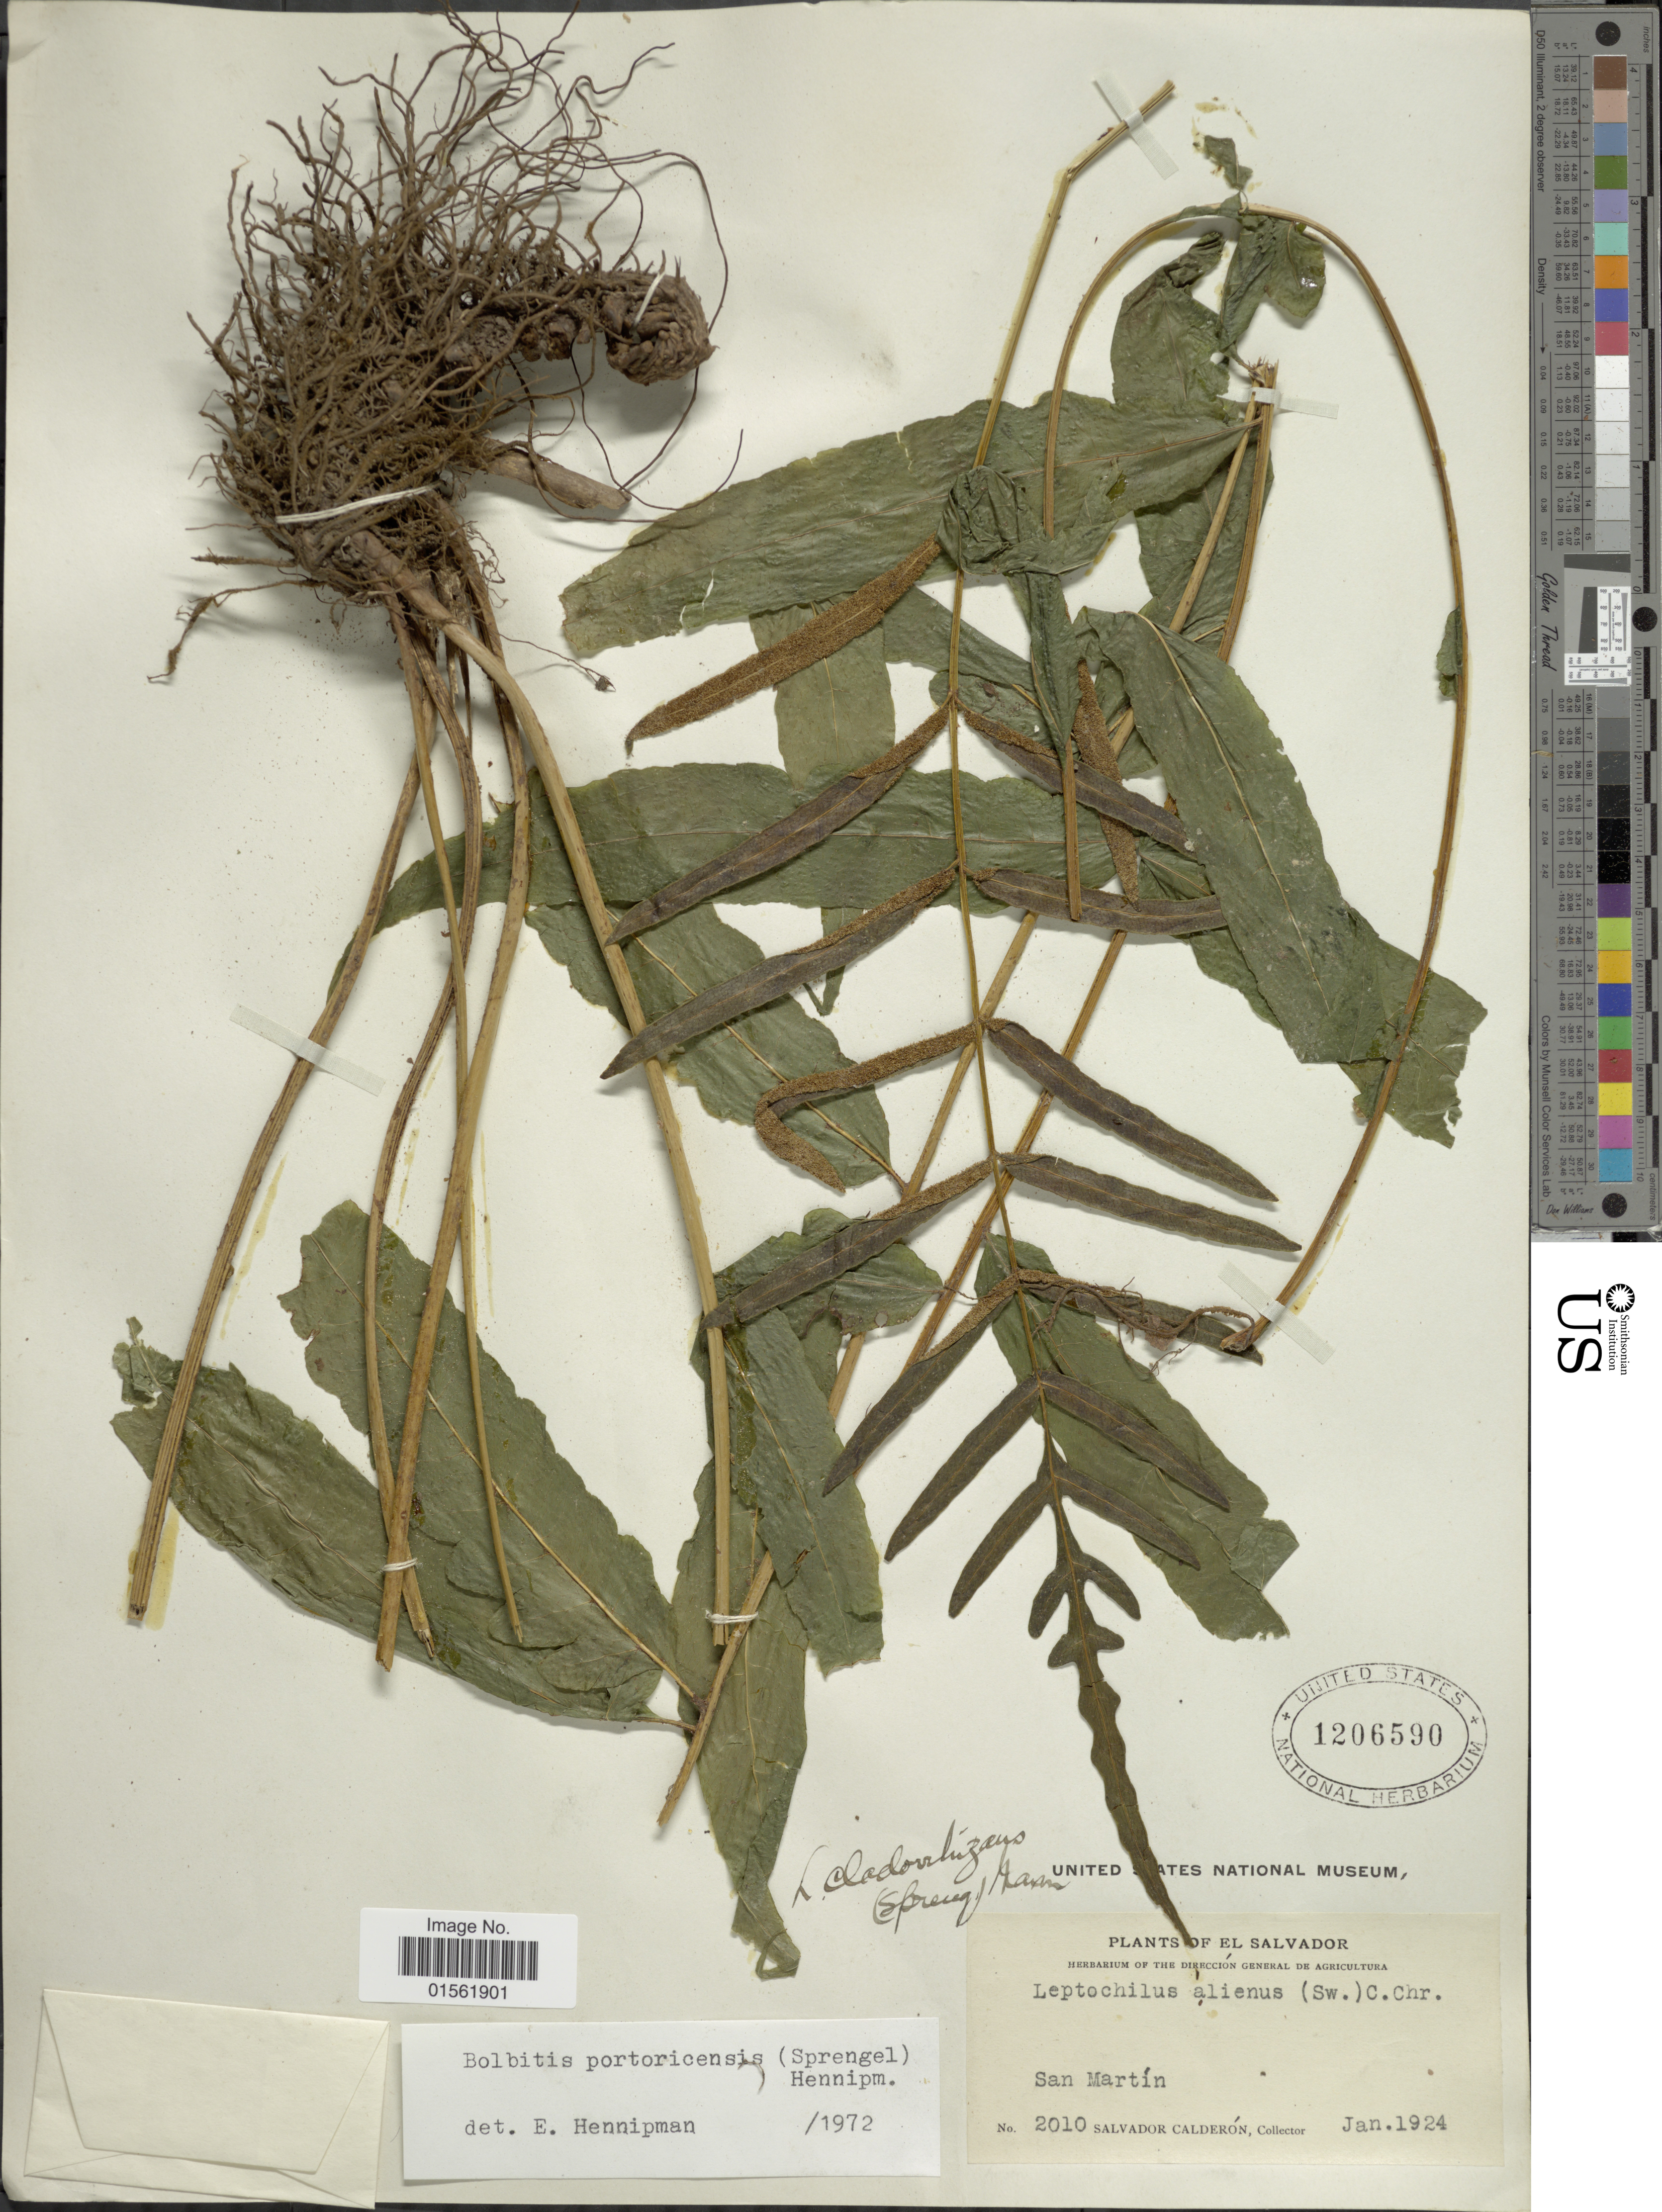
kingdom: Plantae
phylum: Tracheophyta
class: Polypodiopsida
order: Polypodiales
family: Dryopteridaceae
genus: Bolbitis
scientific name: Bolbitis portoricensis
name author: (Spreng.) Hennipman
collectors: S. Calderón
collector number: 2010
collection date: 1924-01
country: El Salvador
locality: San Martín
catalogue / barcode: US 1206590